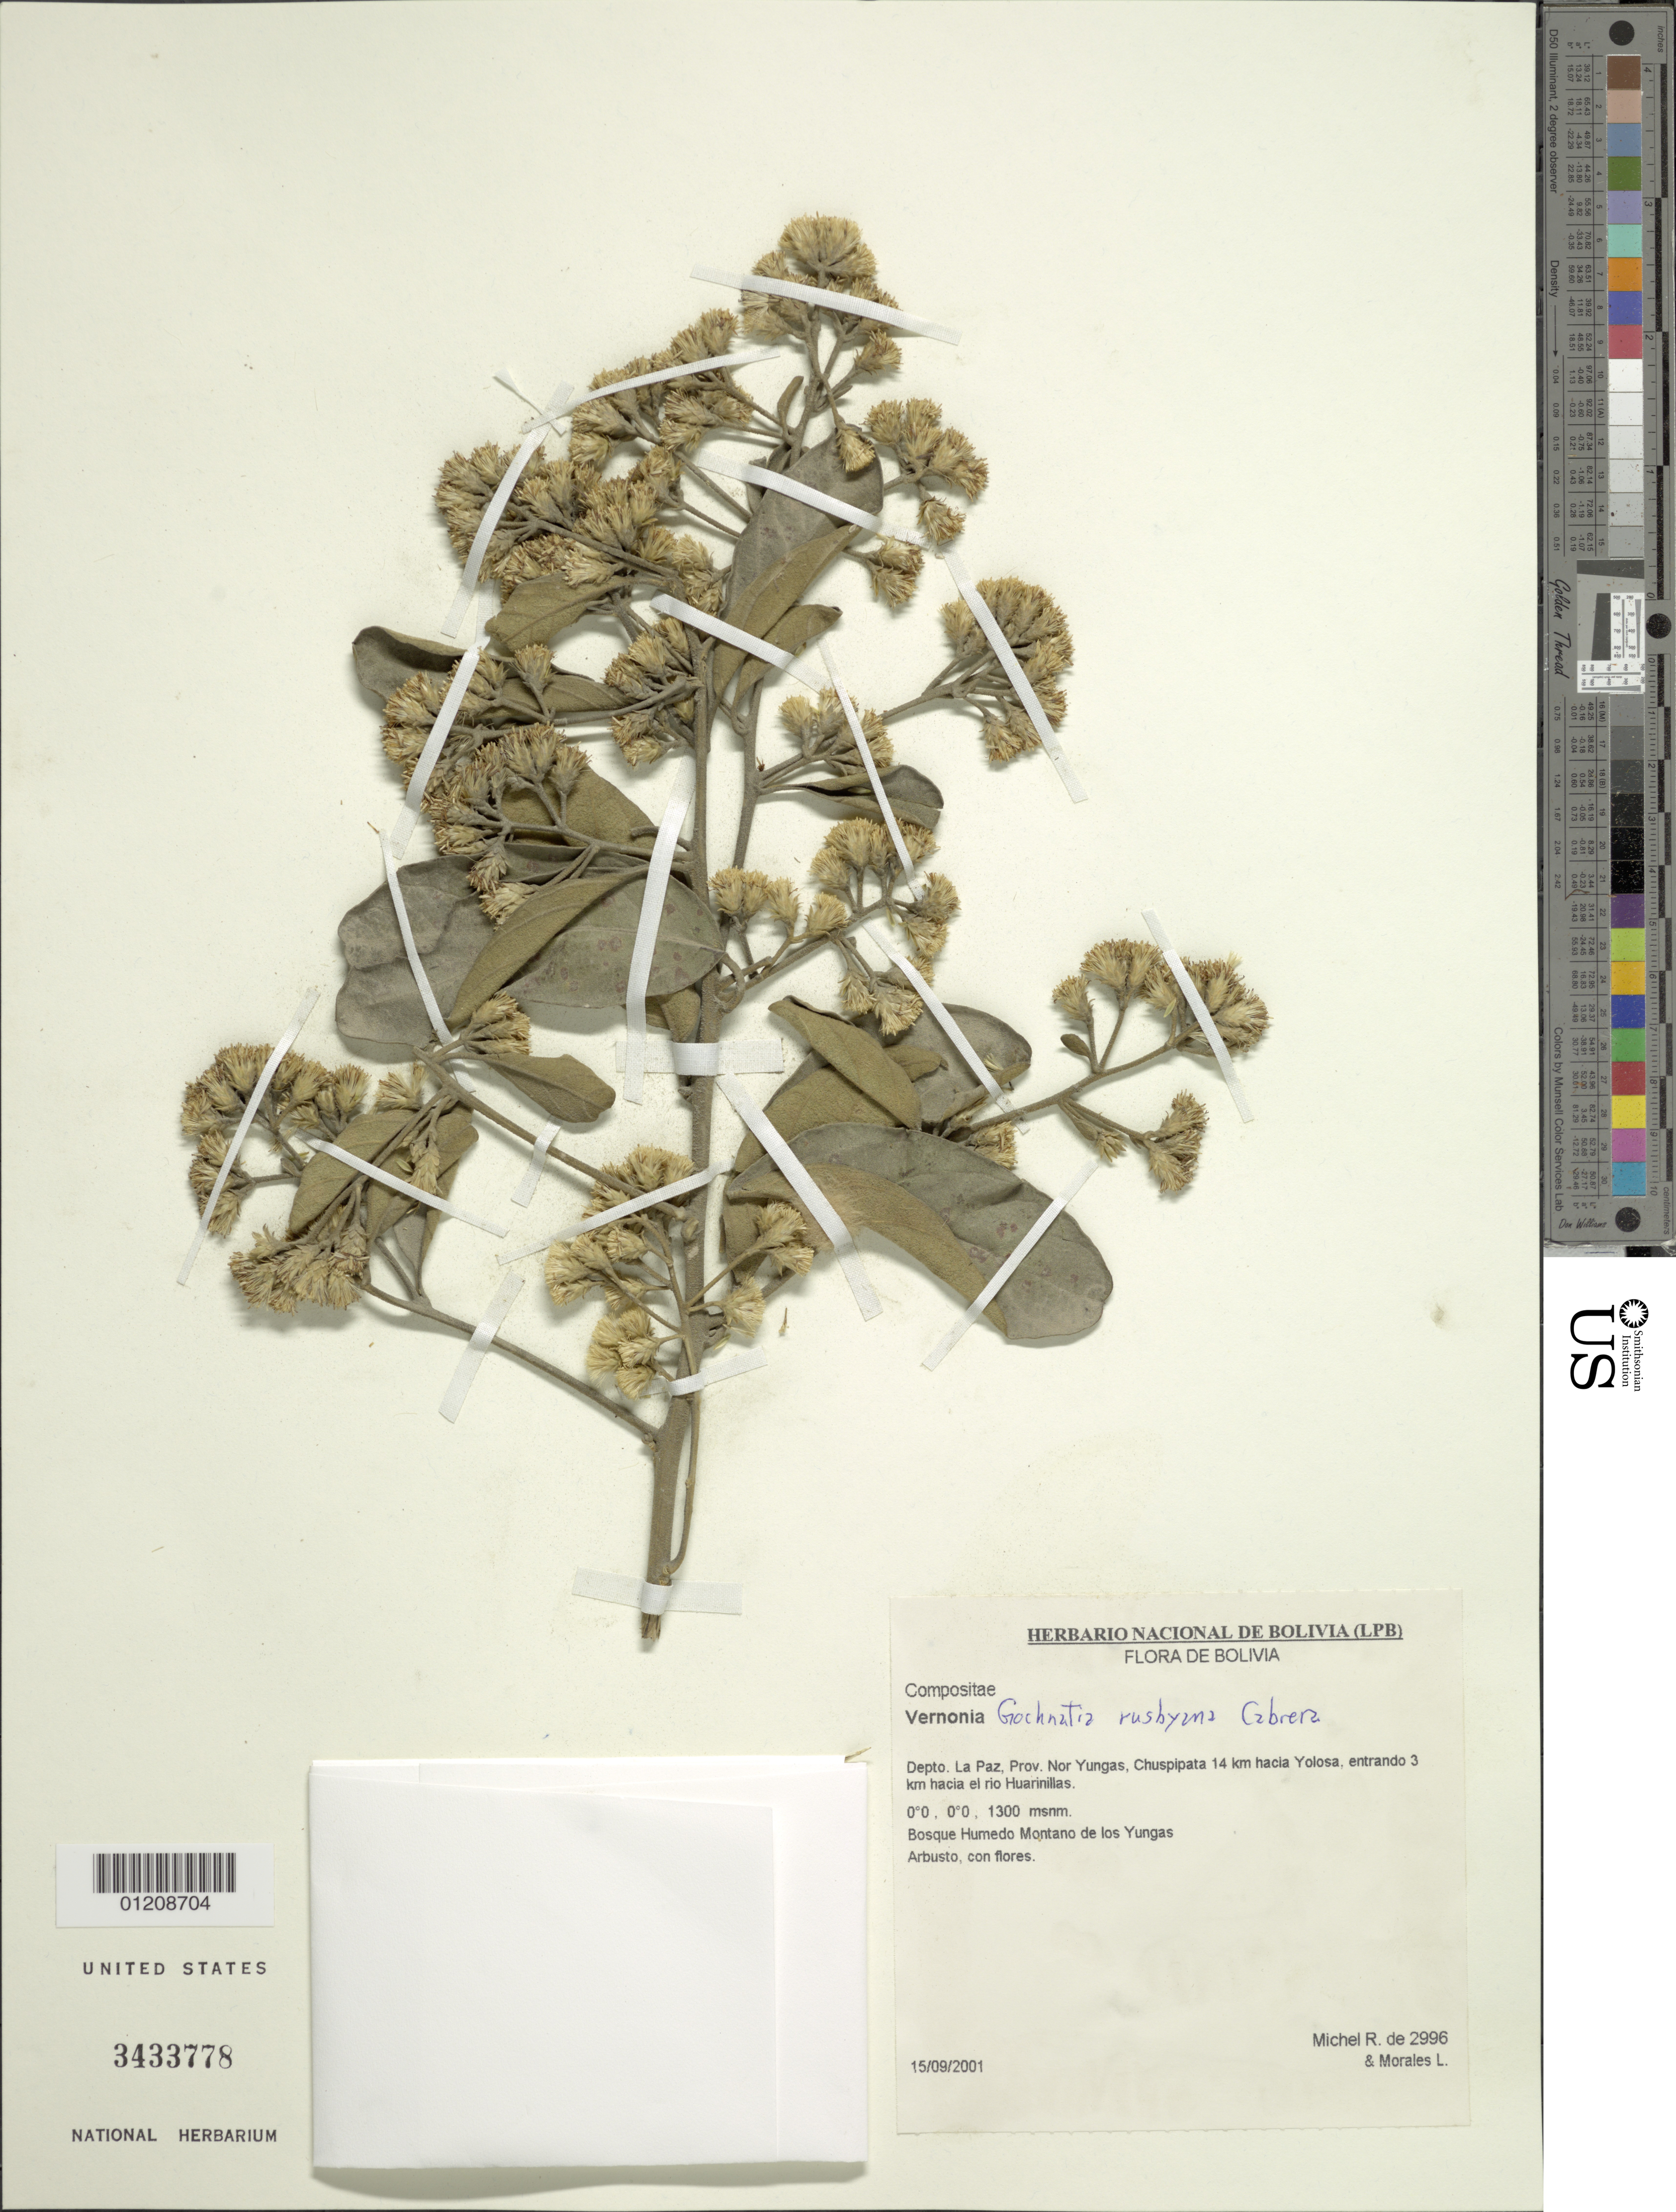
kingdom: Plantae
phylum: Tracheophyta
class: Magnoliopsida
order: Asterales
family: Asteraceae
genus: Moquiniastrum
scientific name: Moquiniastrum bolivianum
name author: (Rusby) G. Sancho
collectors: R. d. Michel & L. Morales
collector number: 2996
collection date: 2001-09-15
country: Bolivia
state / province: La Paz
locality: Prov. Nor Yungas, Chuspipata 14 km hacia Yolosa, entrando 3 km hacia el rio Huarinillas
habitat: Bosque Humedo Montano de los Yungas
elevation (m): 1300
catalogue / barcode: US 3433778